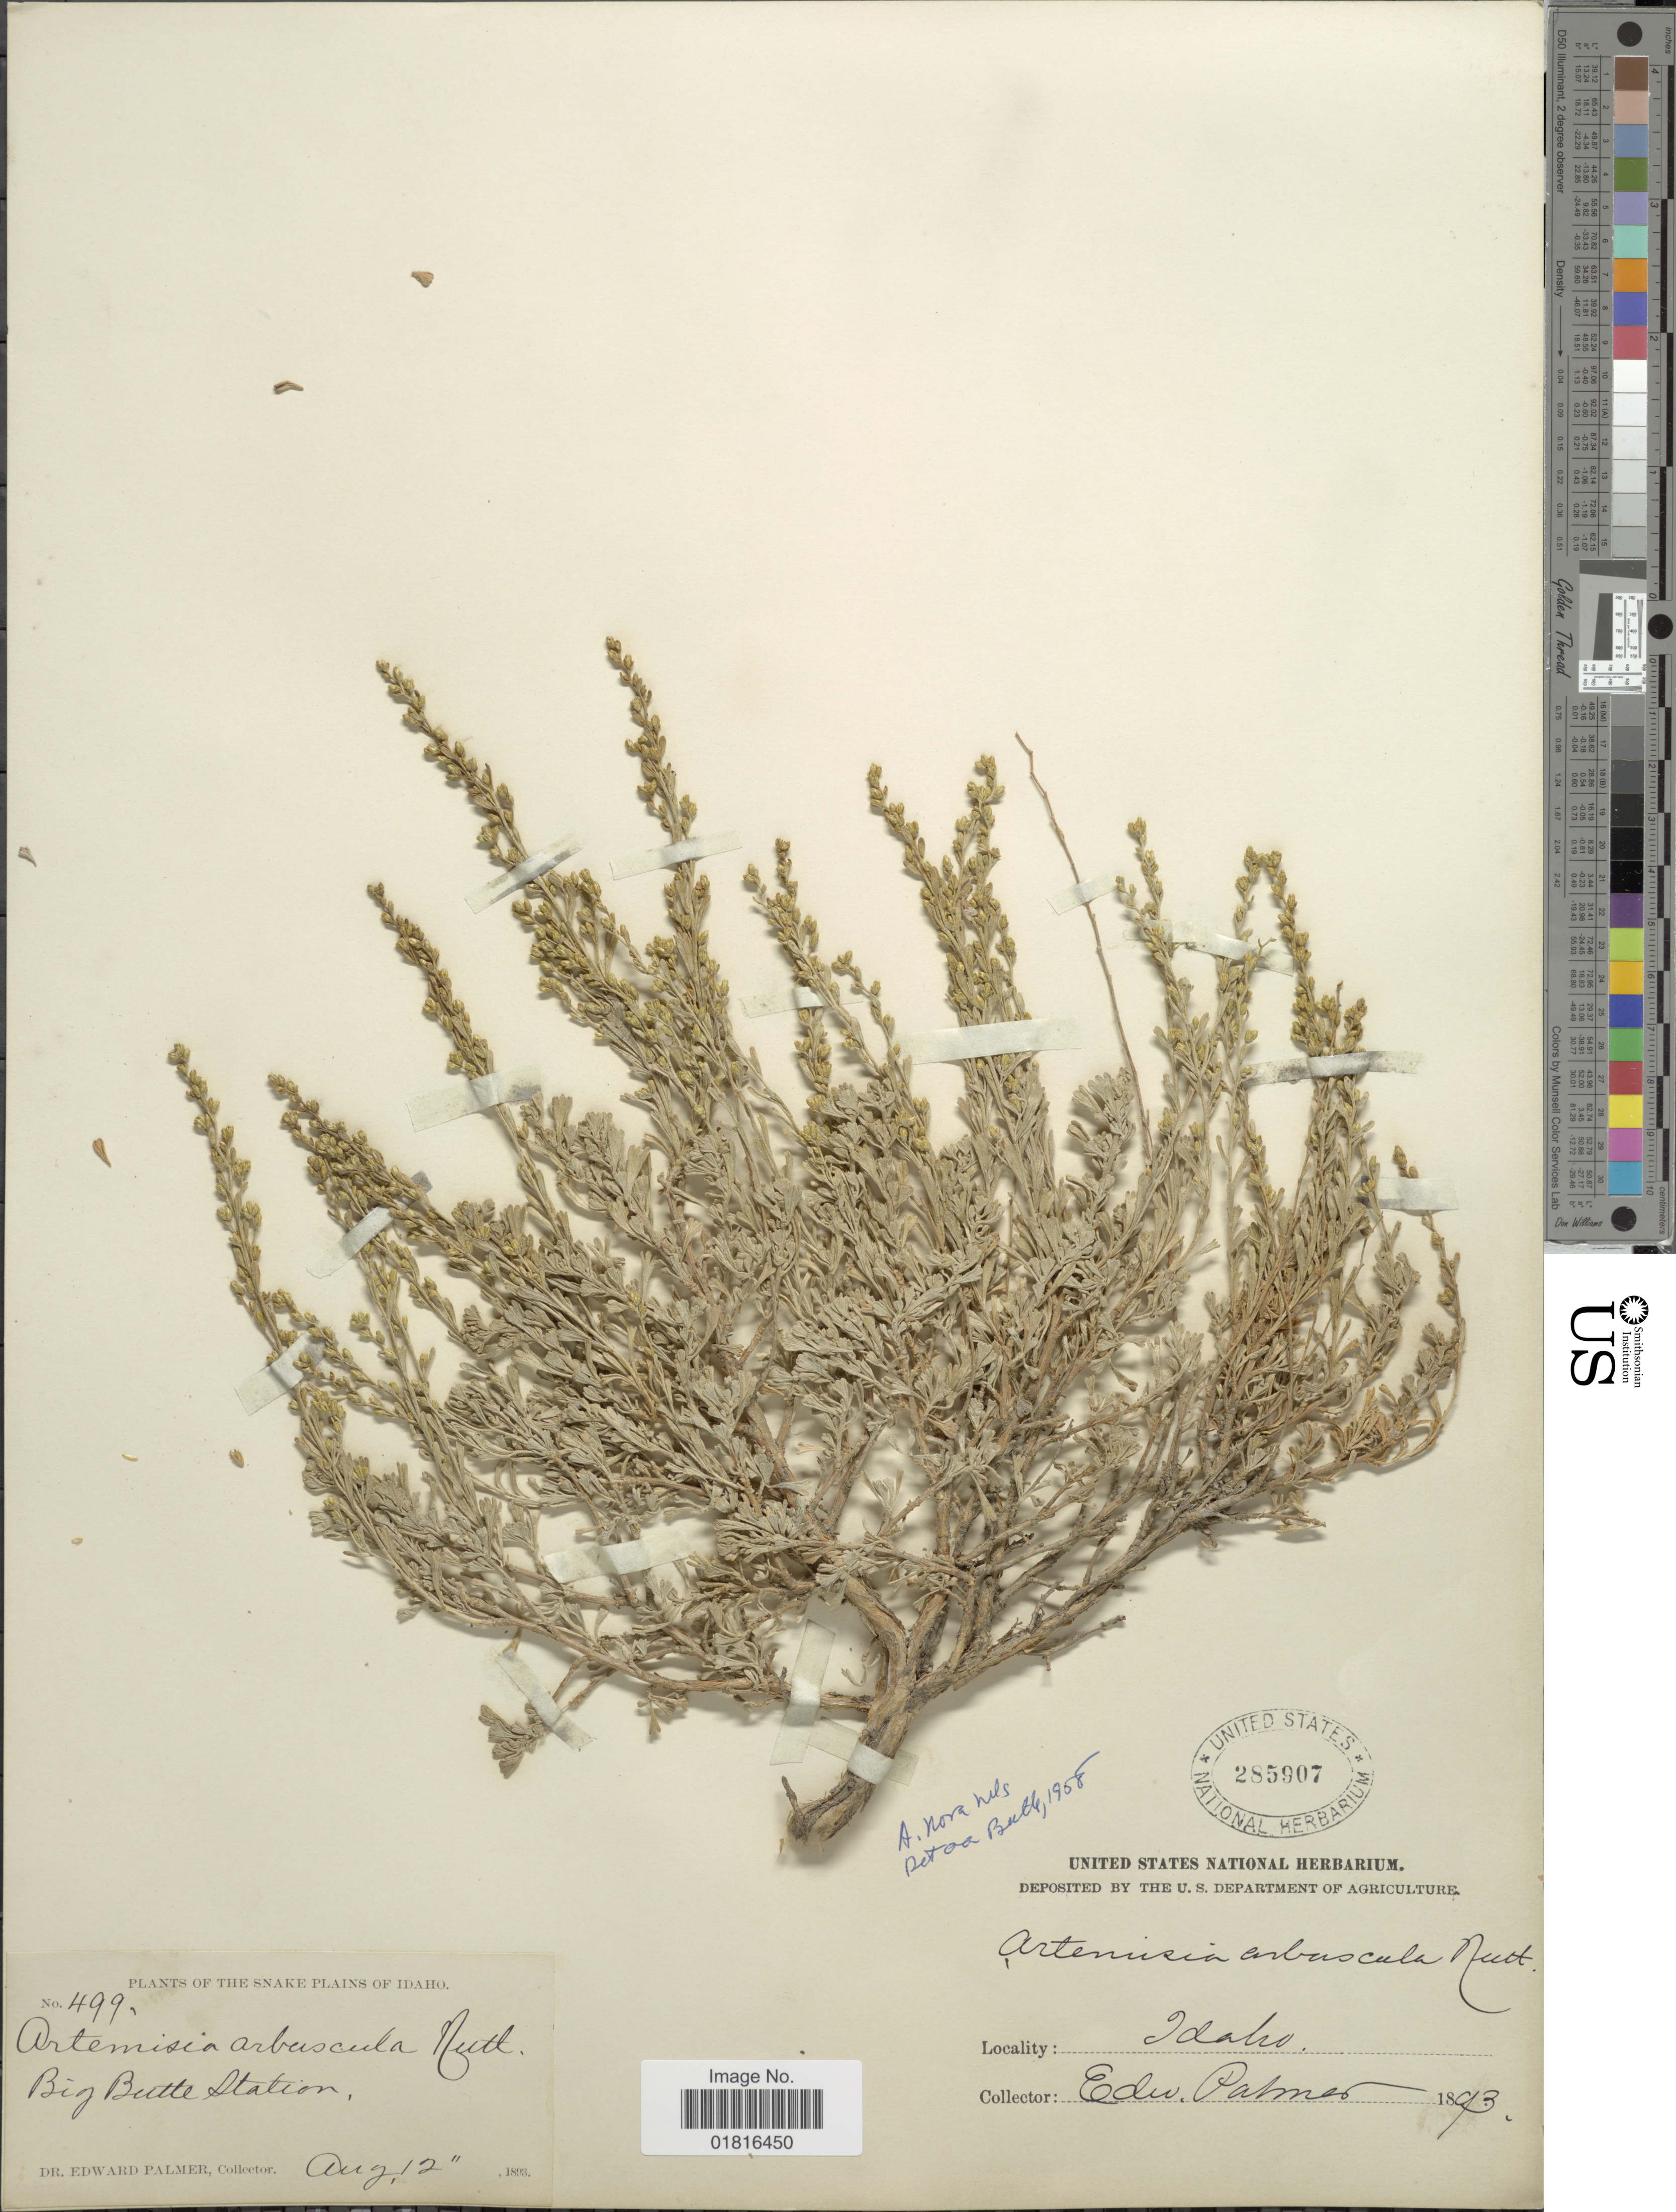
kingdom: Plantae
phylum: Tracheophyta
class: Magnoliopsida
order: Asterales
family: Asteraceae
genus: Artemisia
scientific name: Artemisia nova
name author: A. Nelson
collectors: E. Palmer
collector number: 499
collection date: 1893-08-12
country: United States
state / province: Idaho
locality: The Snake Plains of Idaho, Big Butte Station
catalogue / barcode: US 285907